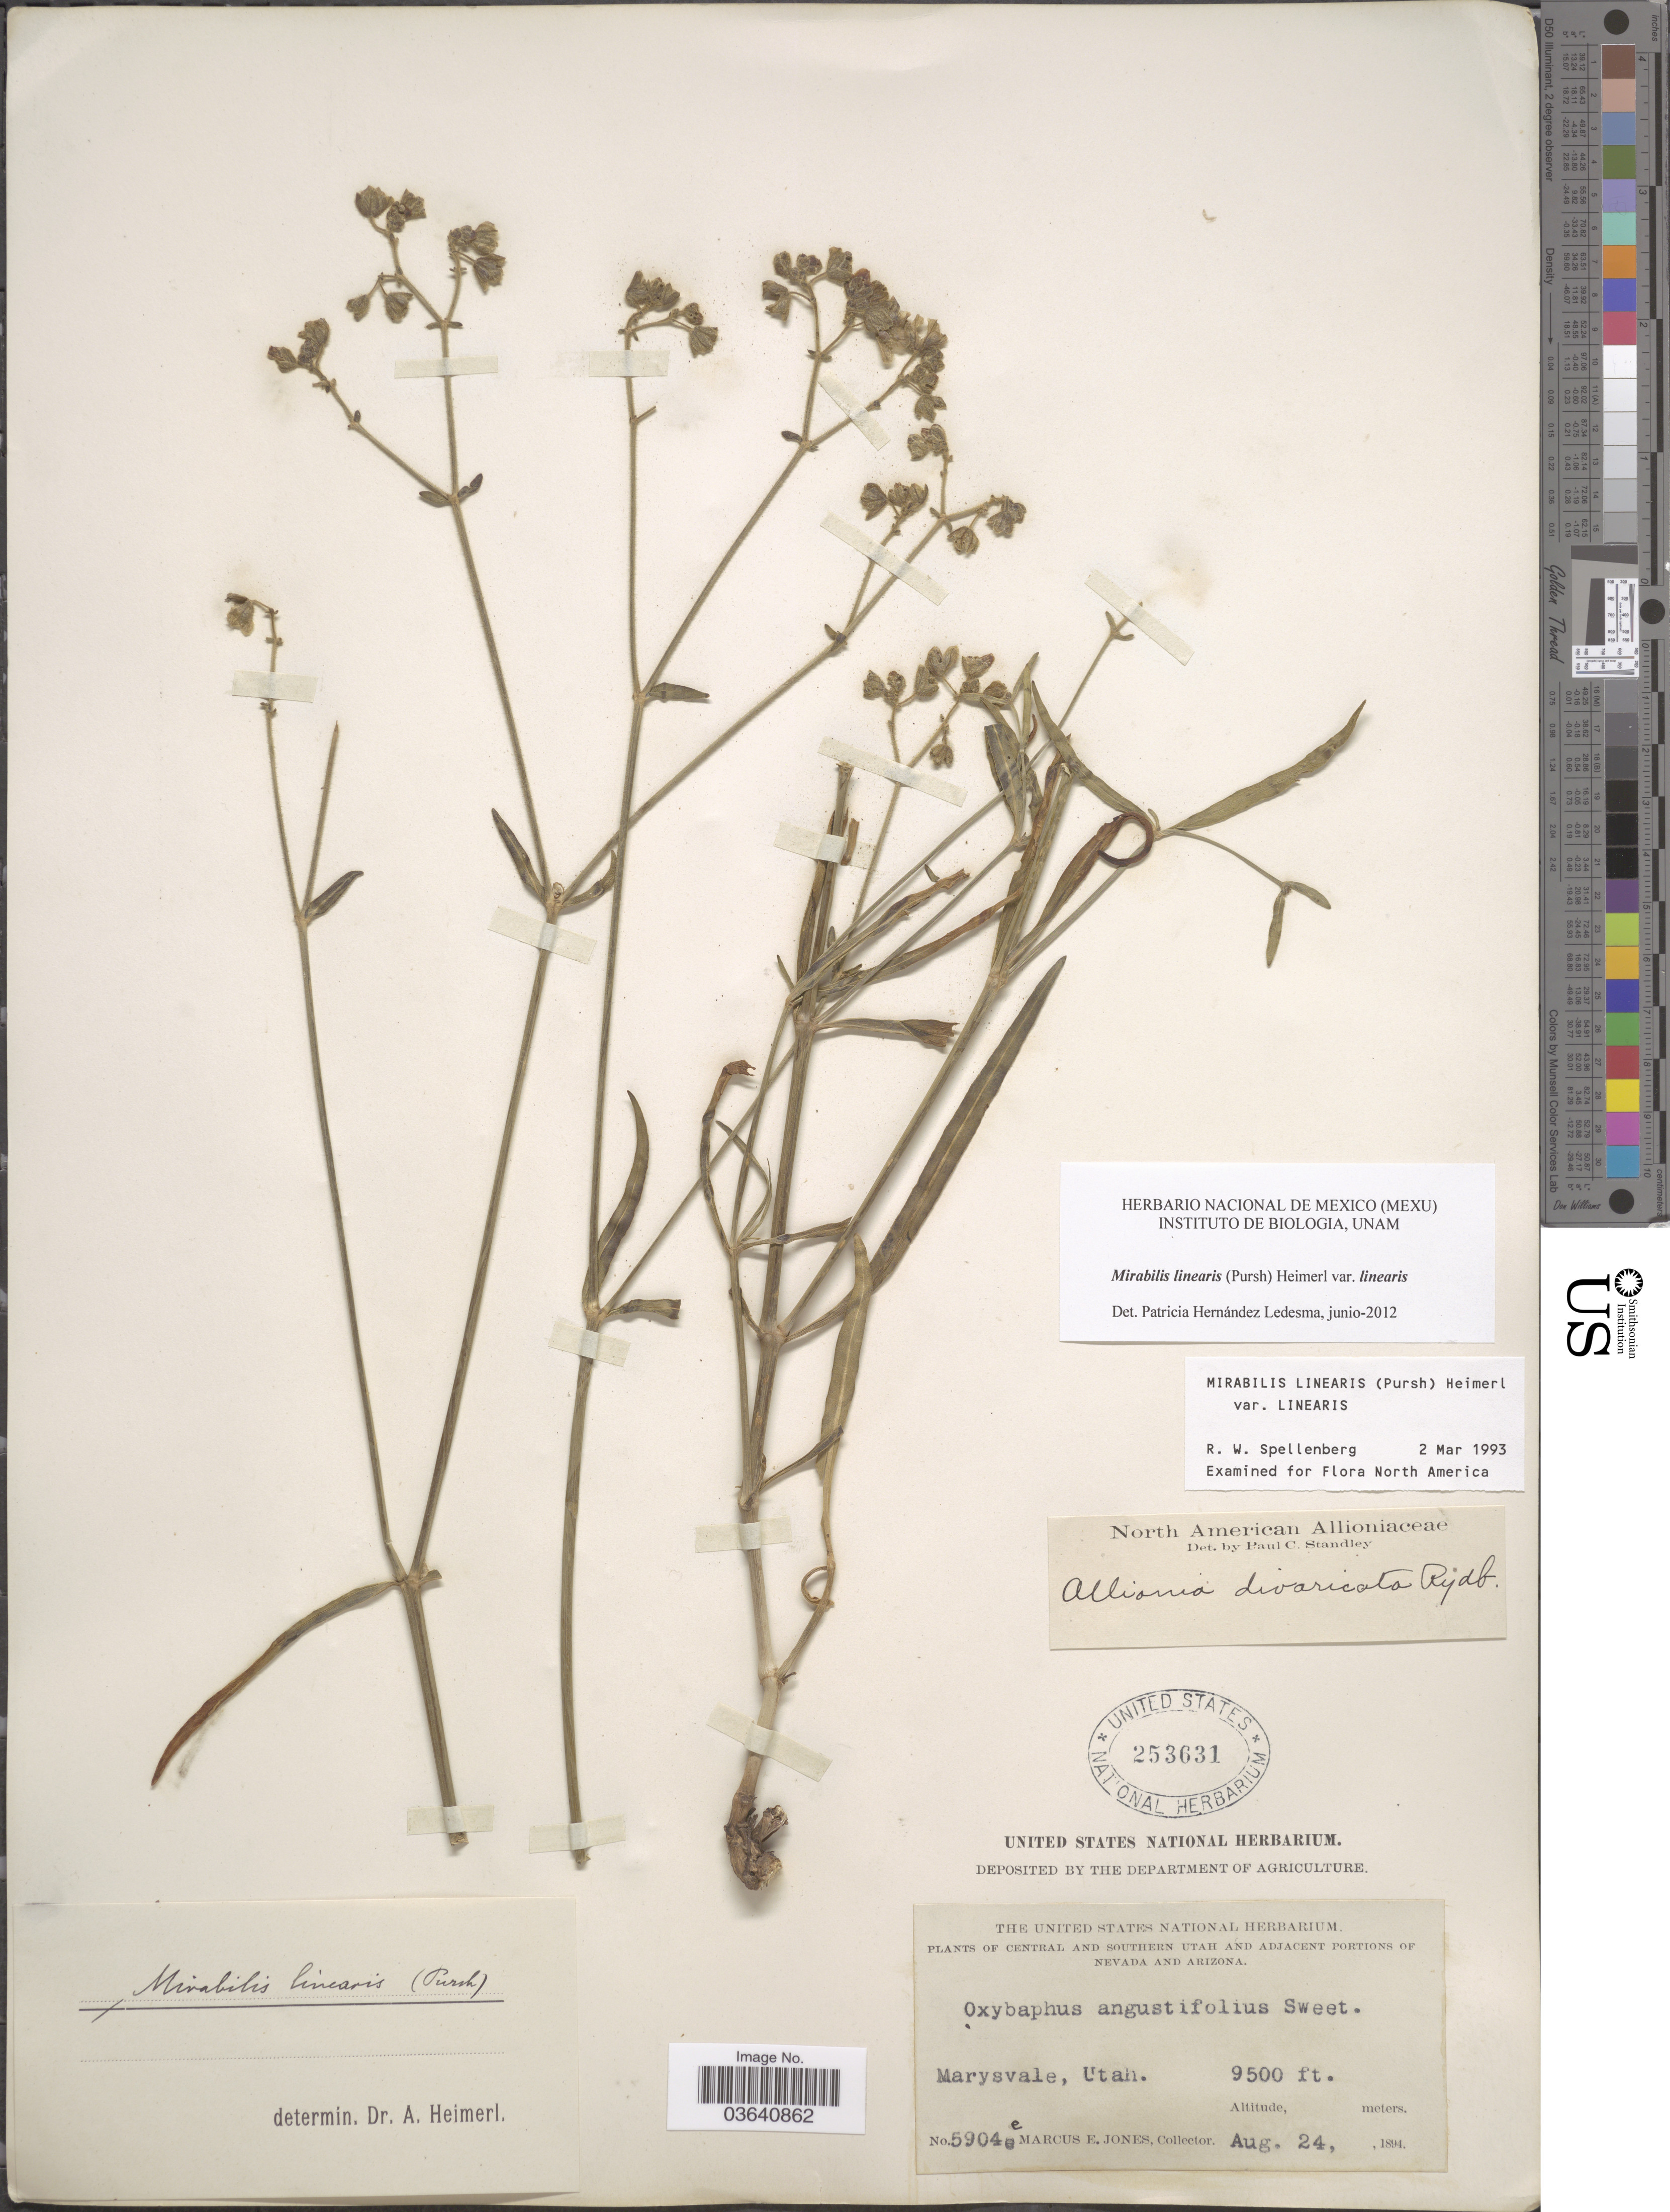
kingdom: Plantae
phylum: Tracheophyta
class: Magnoliopsida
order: Caryophyllales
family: Nyctaginaceae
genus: Mirabilis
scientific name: Mirabilis linearis var. linearis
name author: (Pursh) Heimerl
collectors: M. E. Jones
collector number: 5904e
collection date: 1894-08-24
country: United States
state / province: Utah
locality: Central and southern Utah. Marysvle.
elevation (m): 2896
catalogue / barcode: US 253631